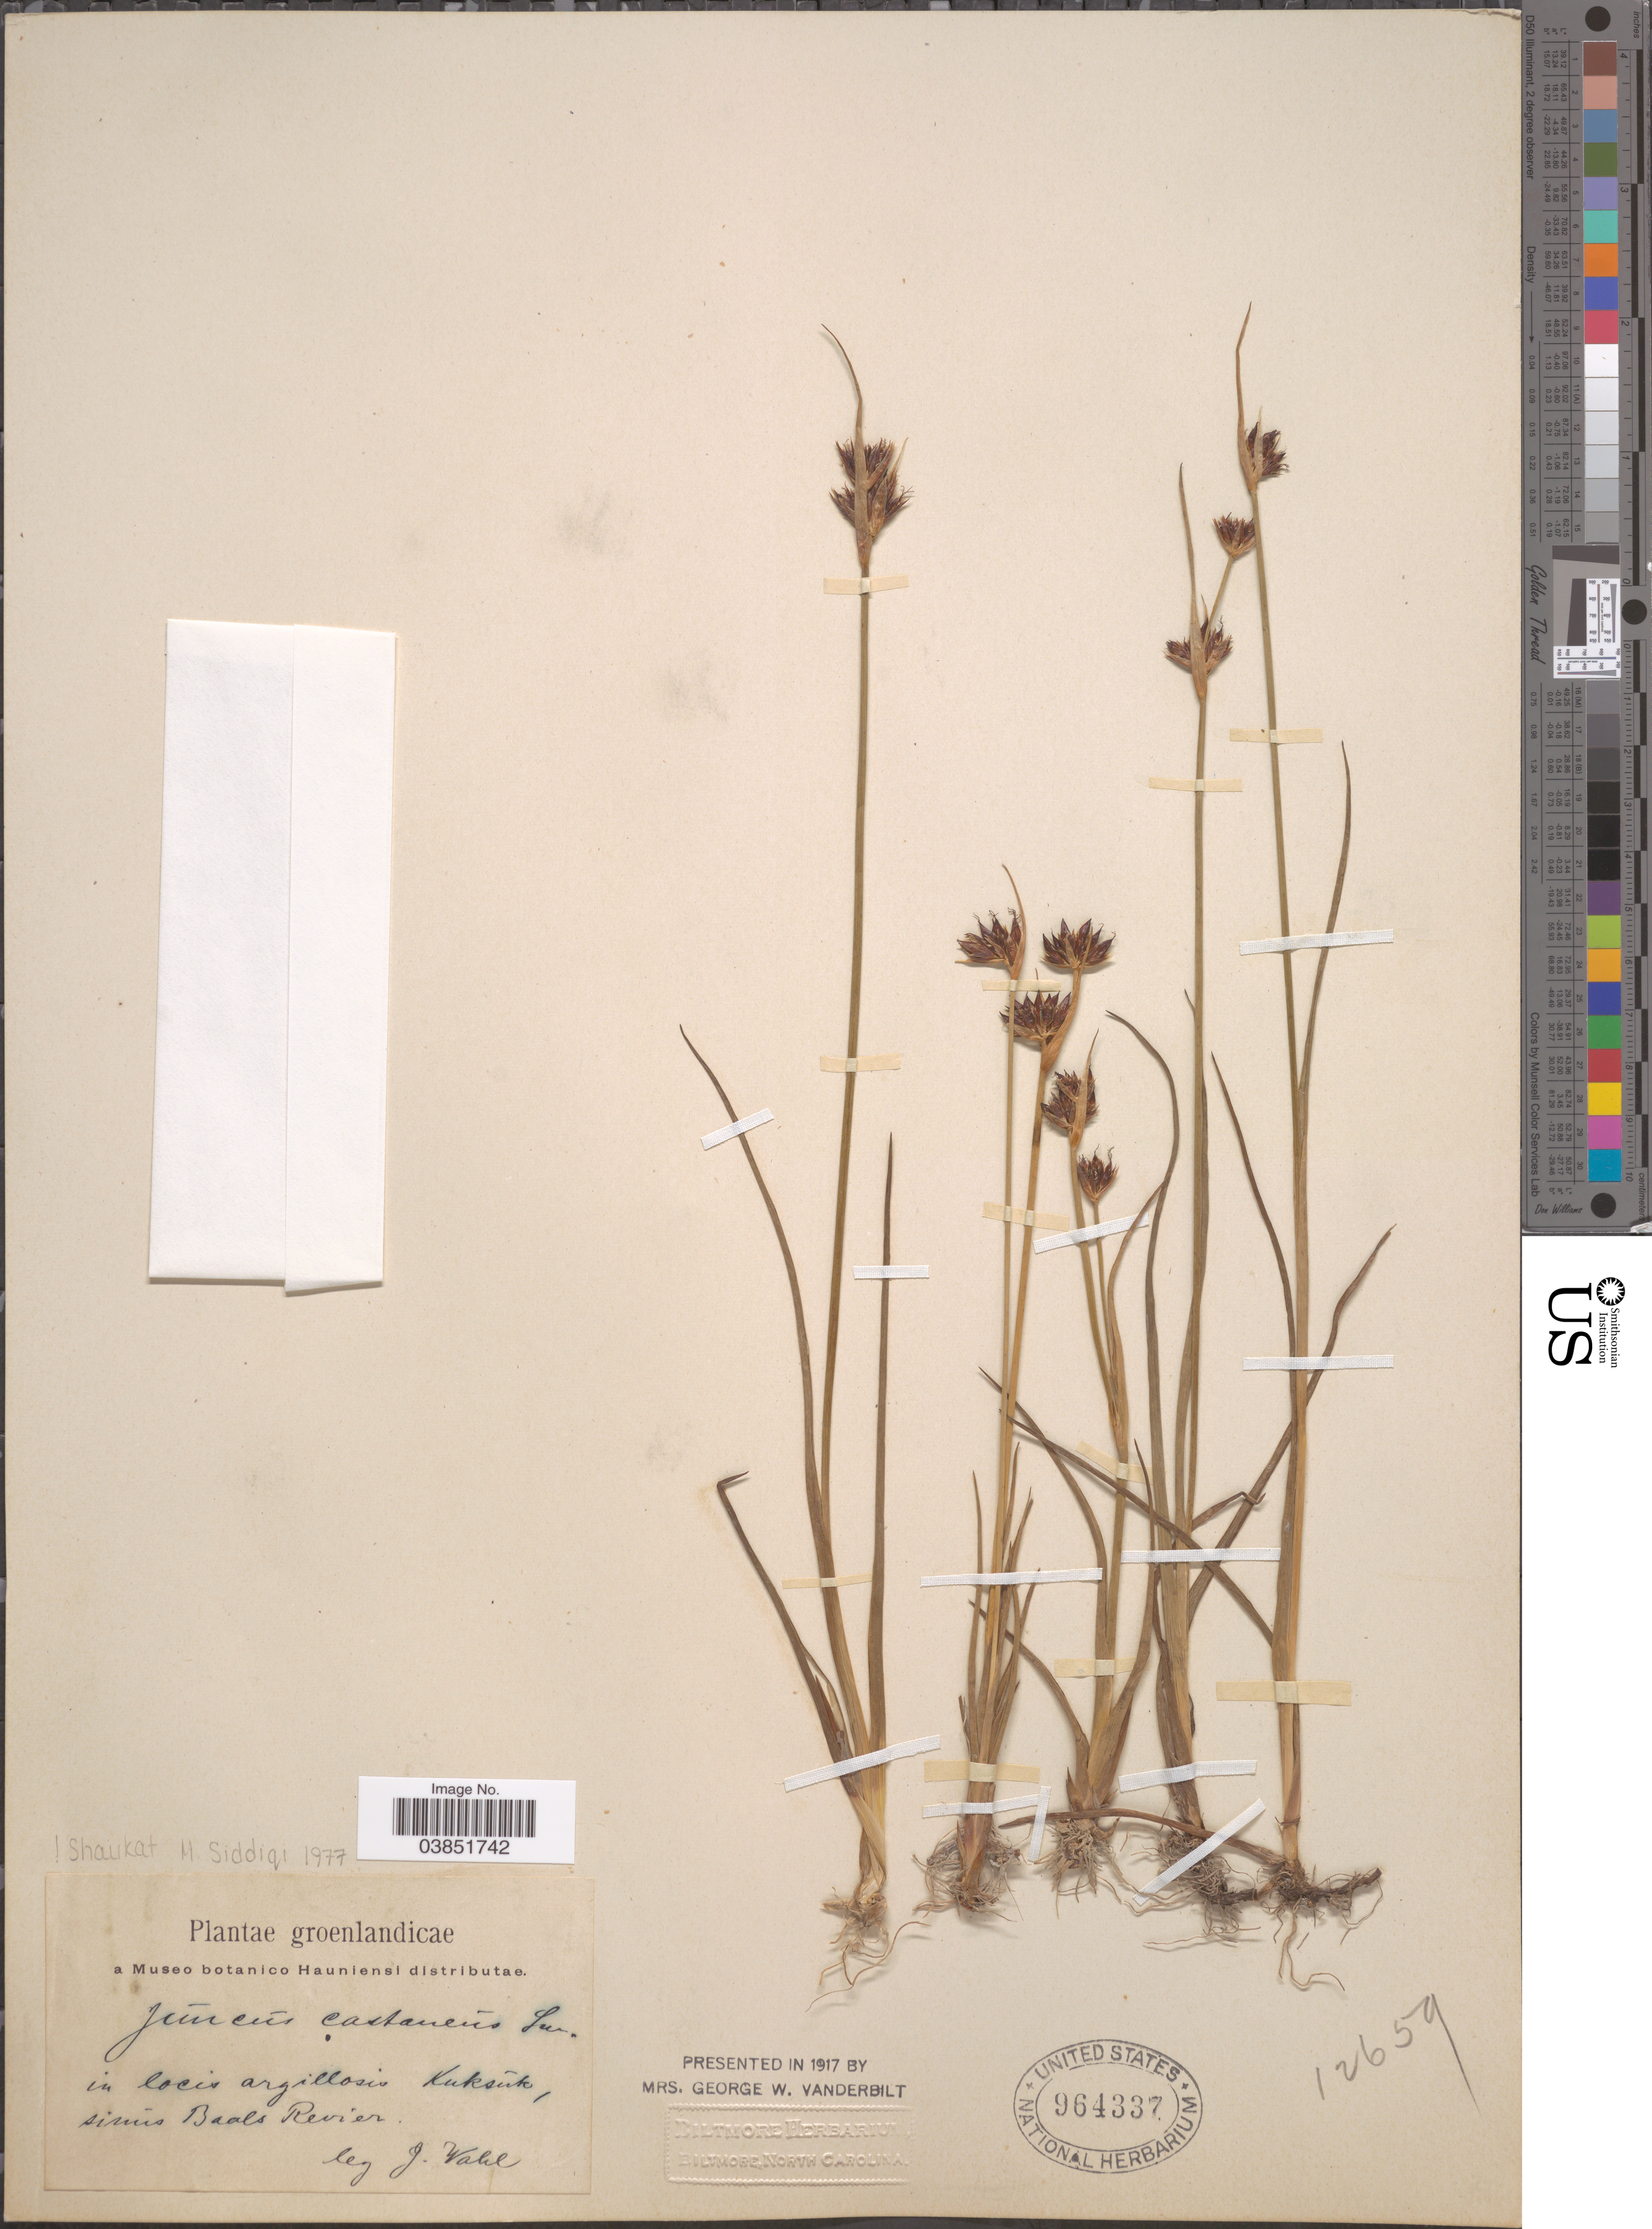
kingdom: Plantae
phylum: Tracheophyta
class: Liliopsida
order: Poales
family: Juncaceae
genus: Juncus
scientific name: Juncus castaneus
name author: Sm.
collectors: J. Wahl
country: Greenland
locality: Groenlandicae. In locis argillosis Kuksuk, simis Baals Revier.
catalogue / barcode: US 964337